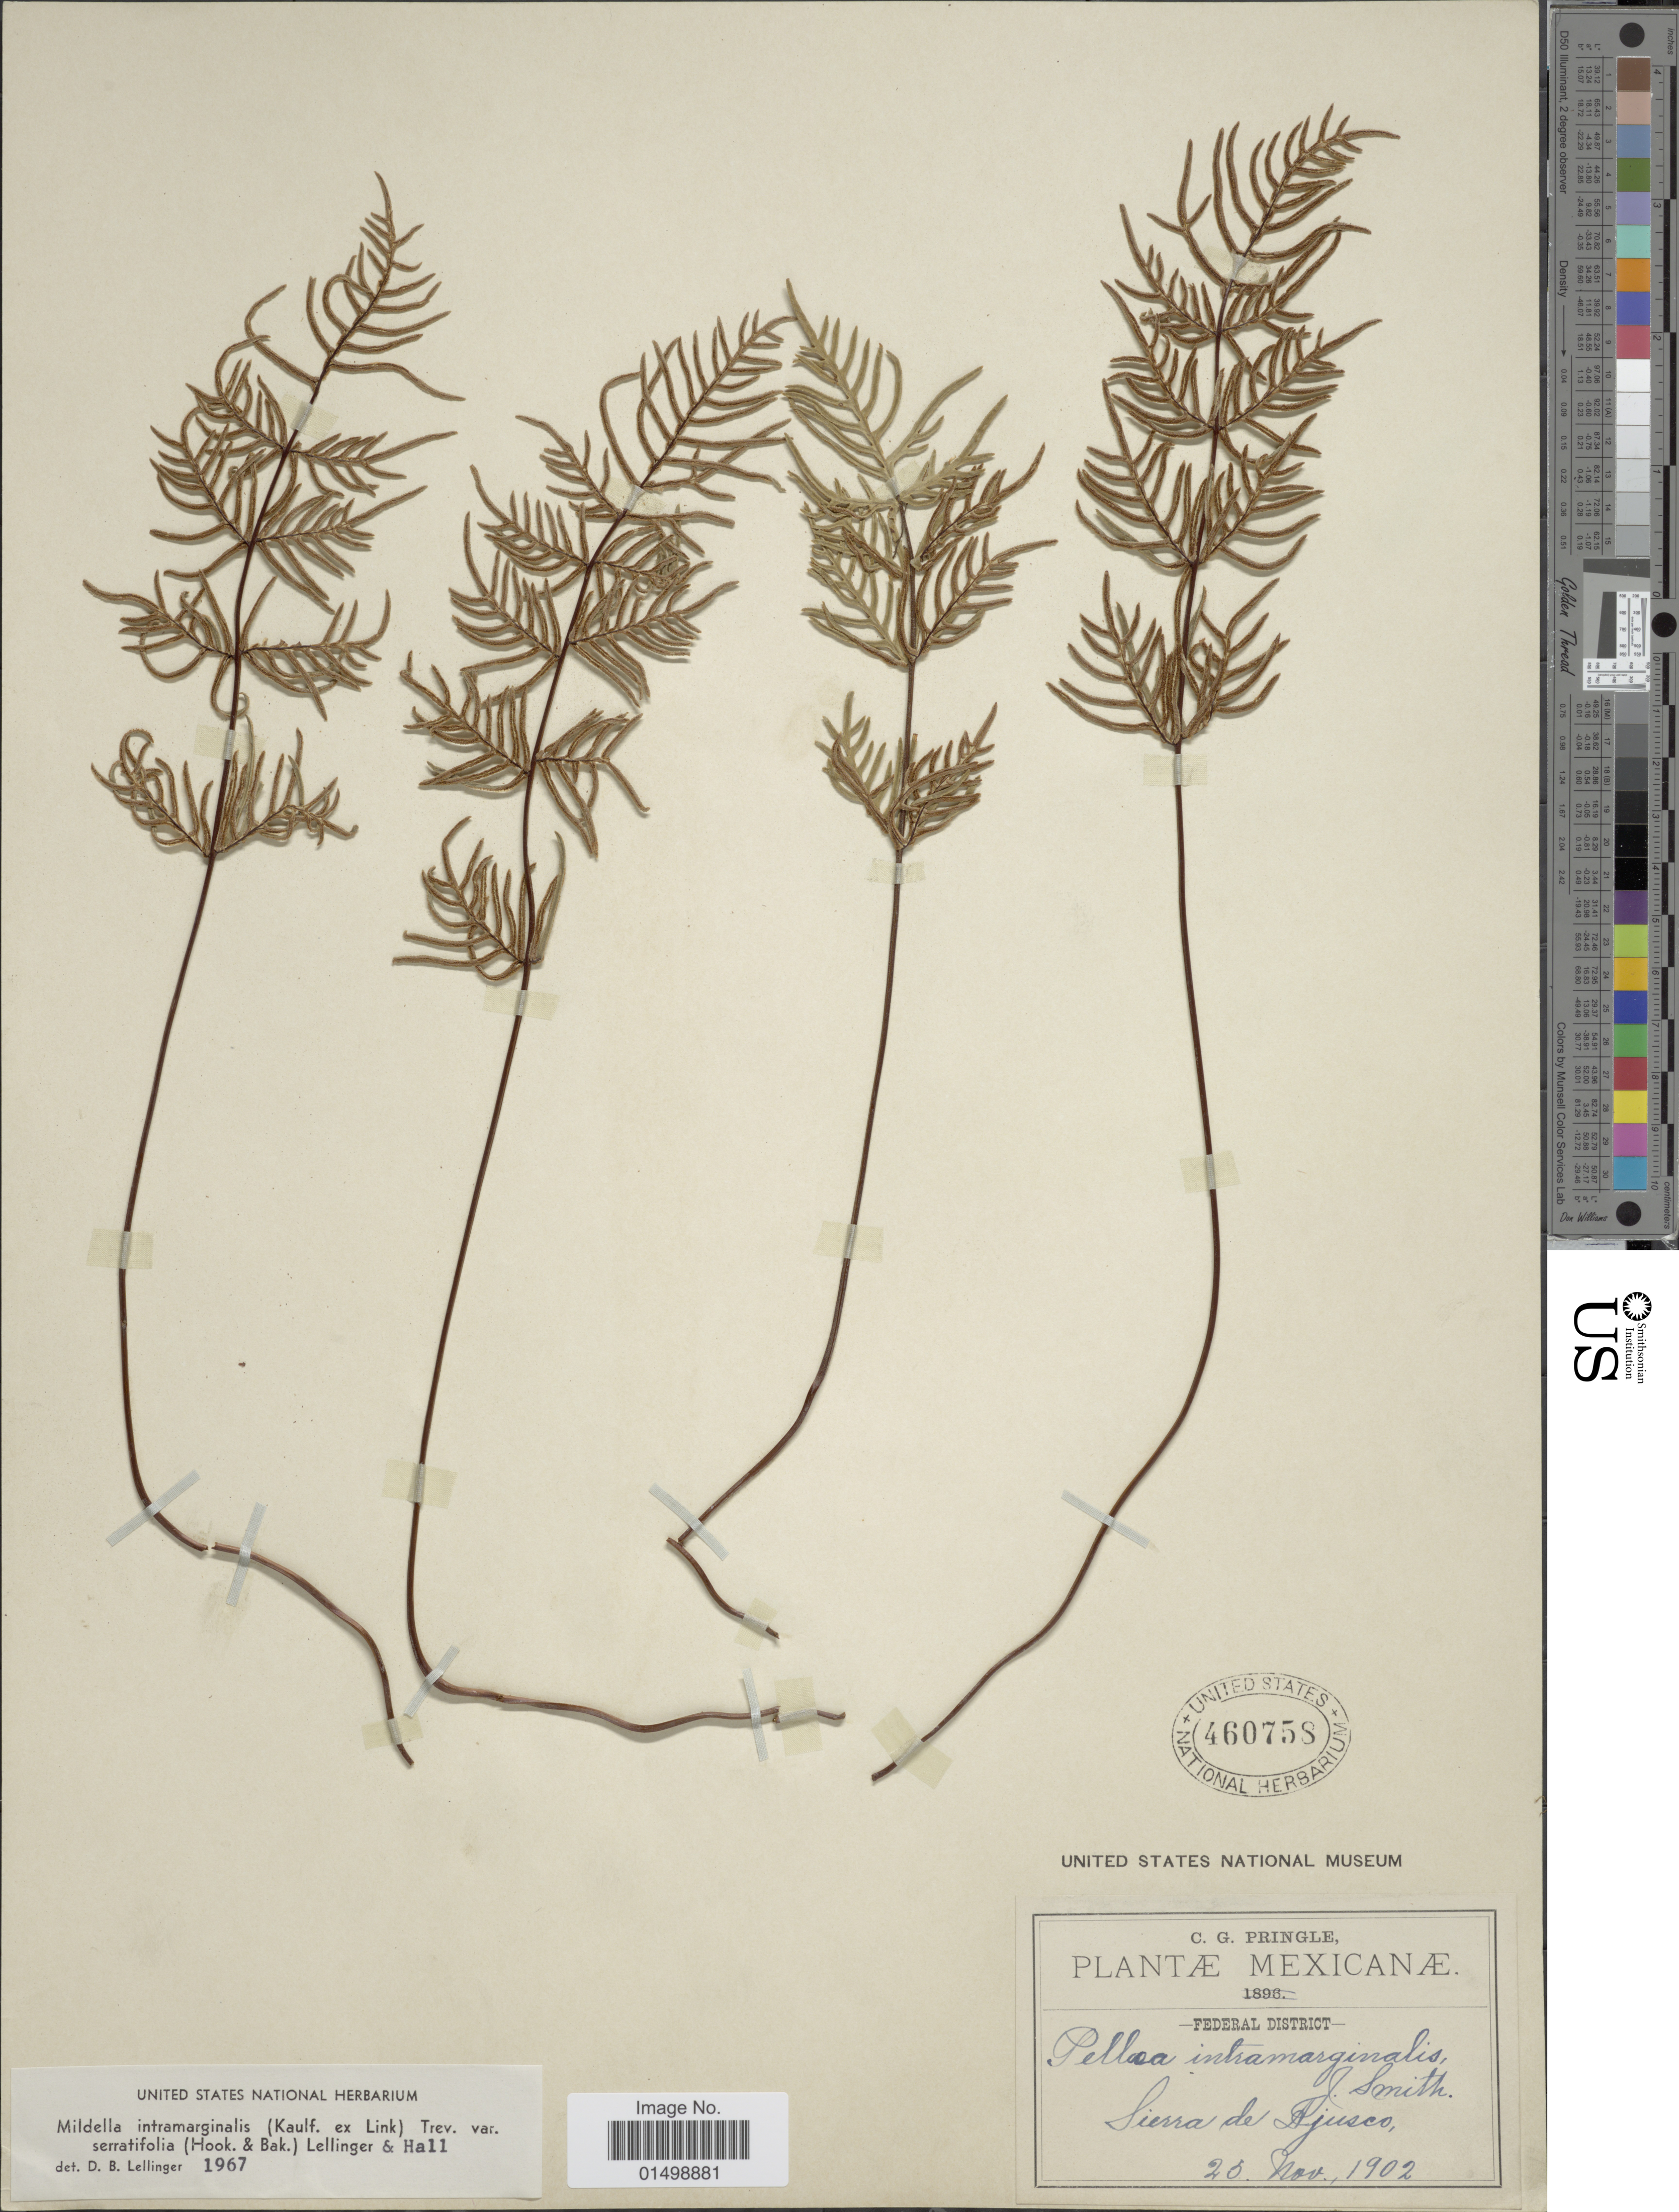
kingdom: Plantae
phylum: Tracheophyta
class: Polypodiopsida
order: Polypodiales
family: Pteridaceae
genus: Cheilanthes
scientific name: Cheilanthes intramarginalis var. serratifolia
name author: (Kaulf.) Hook.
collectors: C. G. Pringle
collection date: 1902-11-25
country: Mexico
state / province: Distrito Federal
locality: Sierra de Ajusca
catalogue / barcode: US 460758